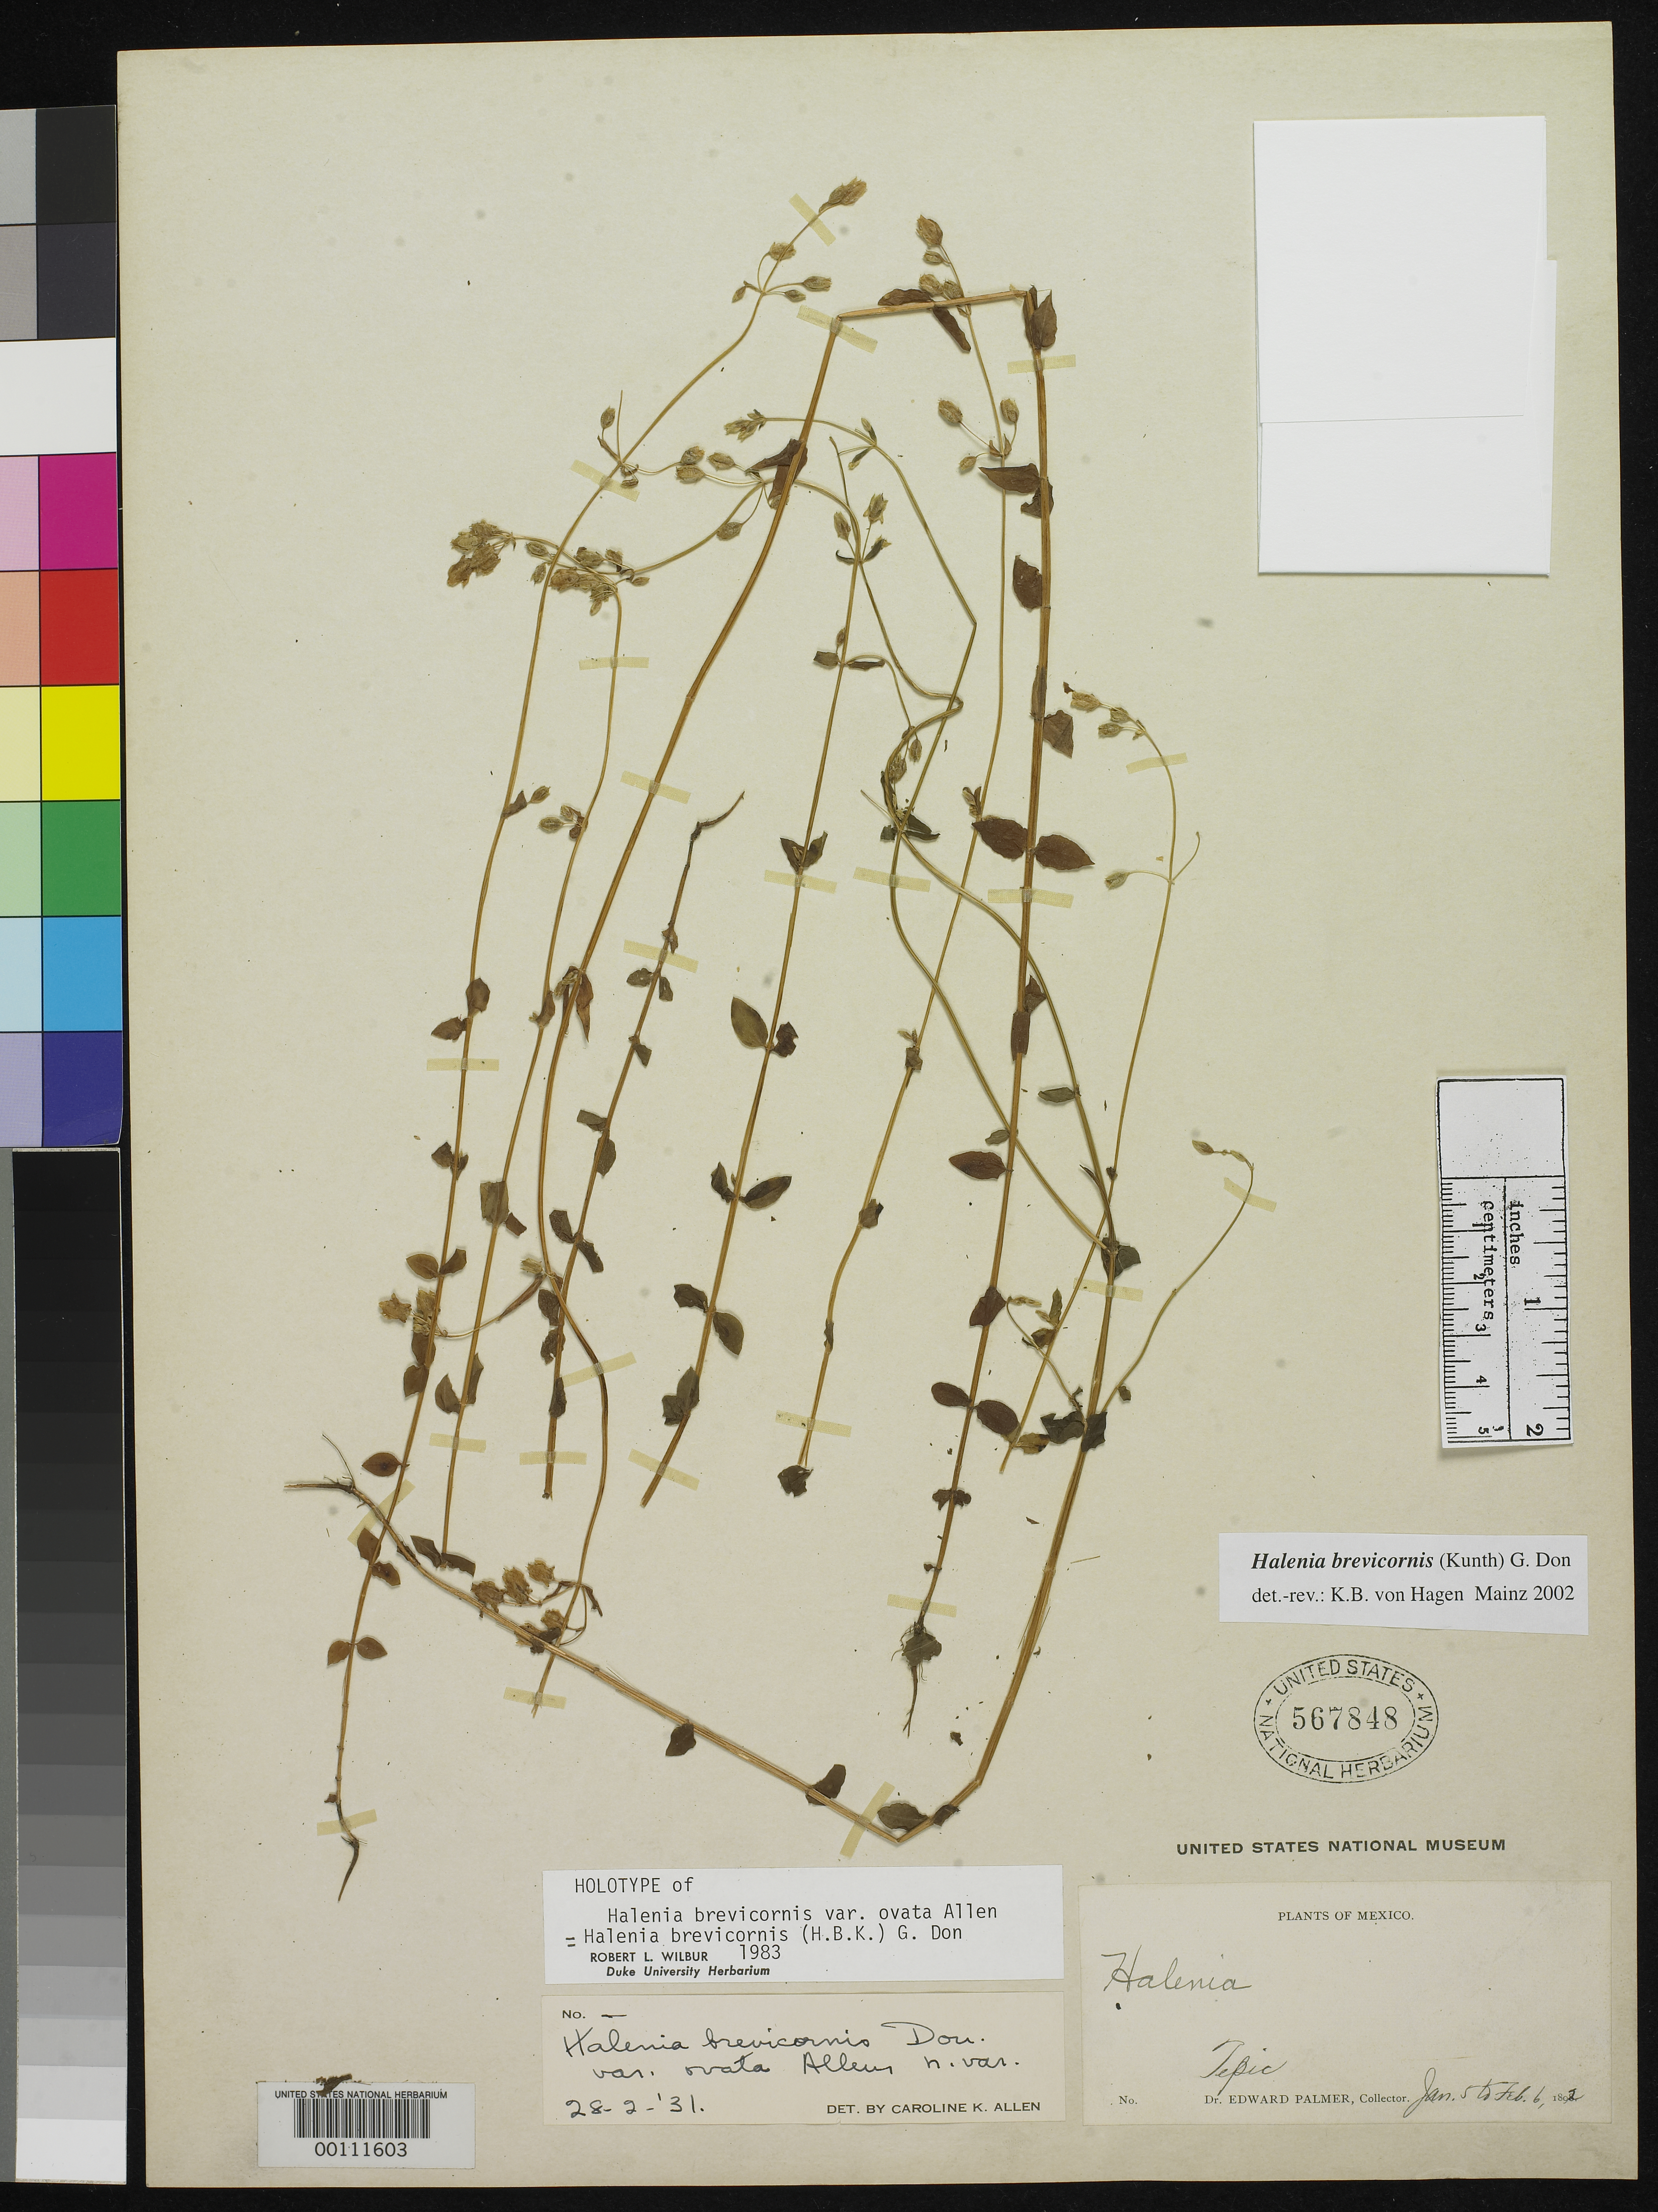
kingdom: Plantae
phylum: Tracheophyta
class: Magnoliopsida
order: Gentianales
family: Gentianaceae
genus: Halenia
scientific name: Halenia brevicornis var. ovata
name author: C.K. Allen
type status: Holotype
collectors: E. Palmer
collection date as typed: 05 Jan 1892 to 06 Feb 1892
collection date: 1892-01-05/1892-02-06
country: Mexico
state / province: Nayarit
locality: Tepic.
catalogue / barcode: US 567848